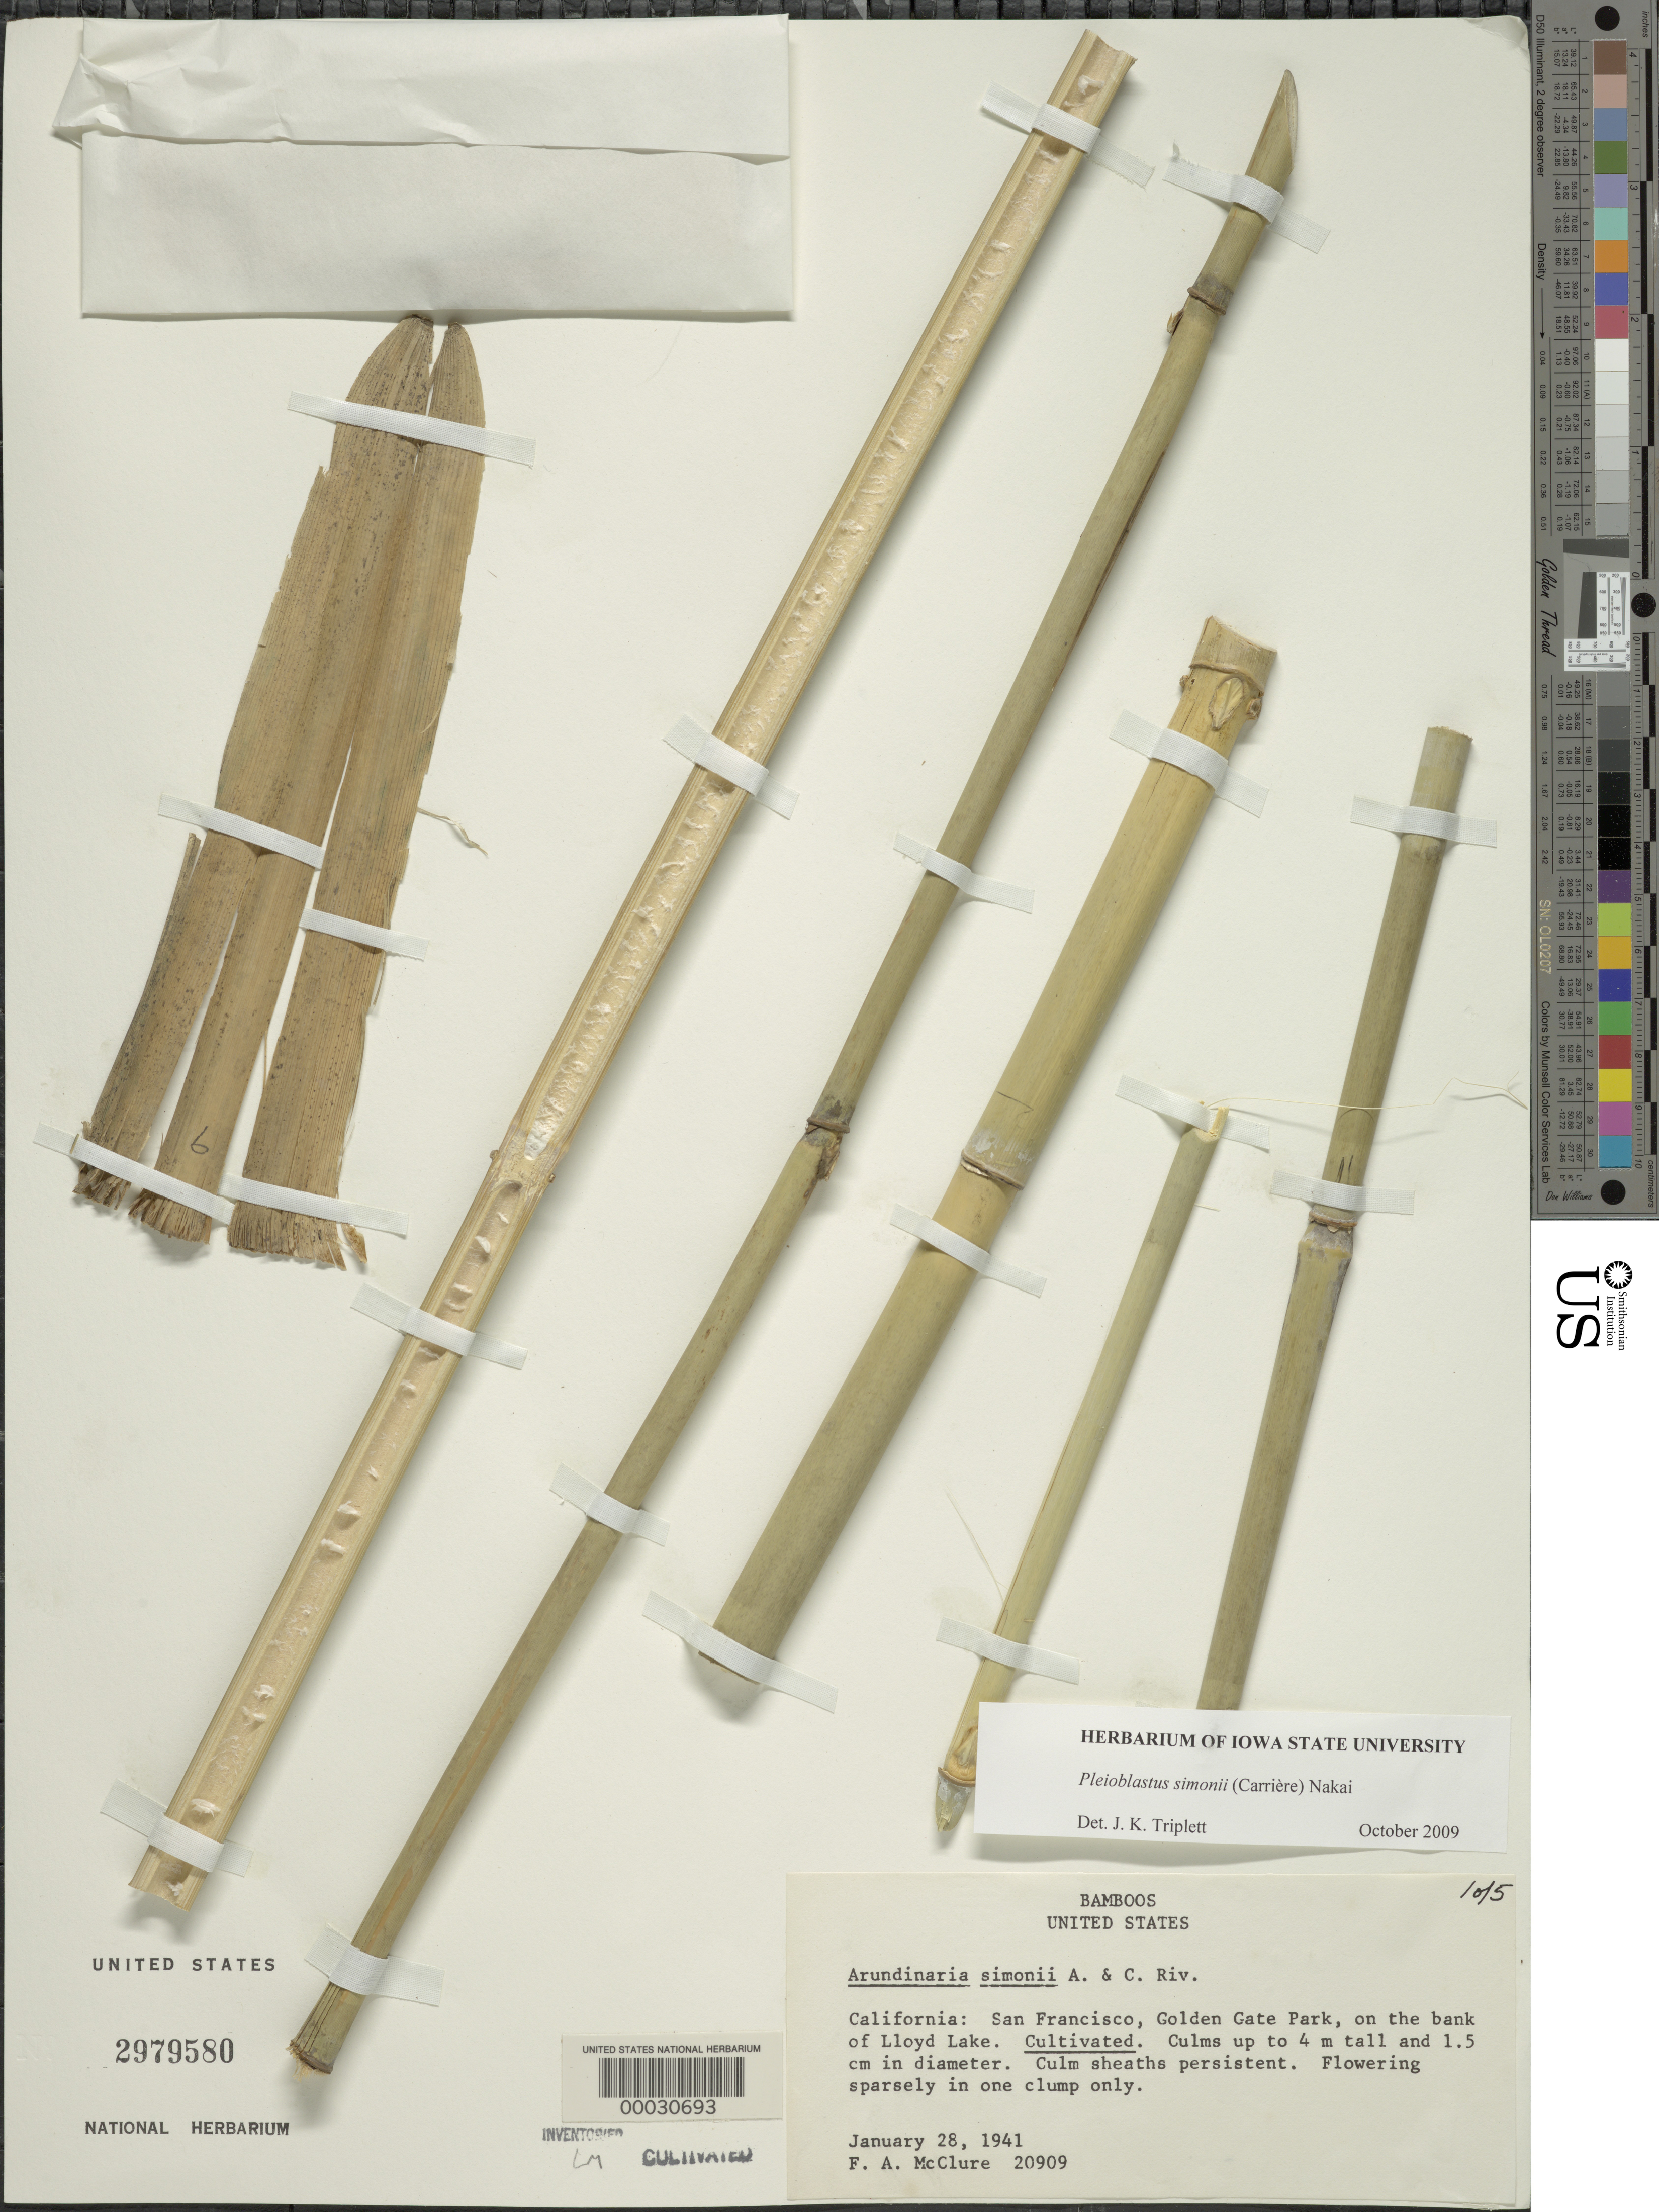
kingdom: Plantae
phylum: Tracheophyta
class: Liliopsida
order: Poales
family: Poaceae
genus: Pleioblastus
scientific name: Pleioblastus simonii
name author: (Carrière) Nakai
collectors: F. A. McClure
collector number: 20909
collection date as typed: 28 Jan 1941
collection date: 1941-01-28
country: United States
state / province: California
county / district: San Francisco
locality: San francisco, golden gate park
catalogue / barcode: US 2979580